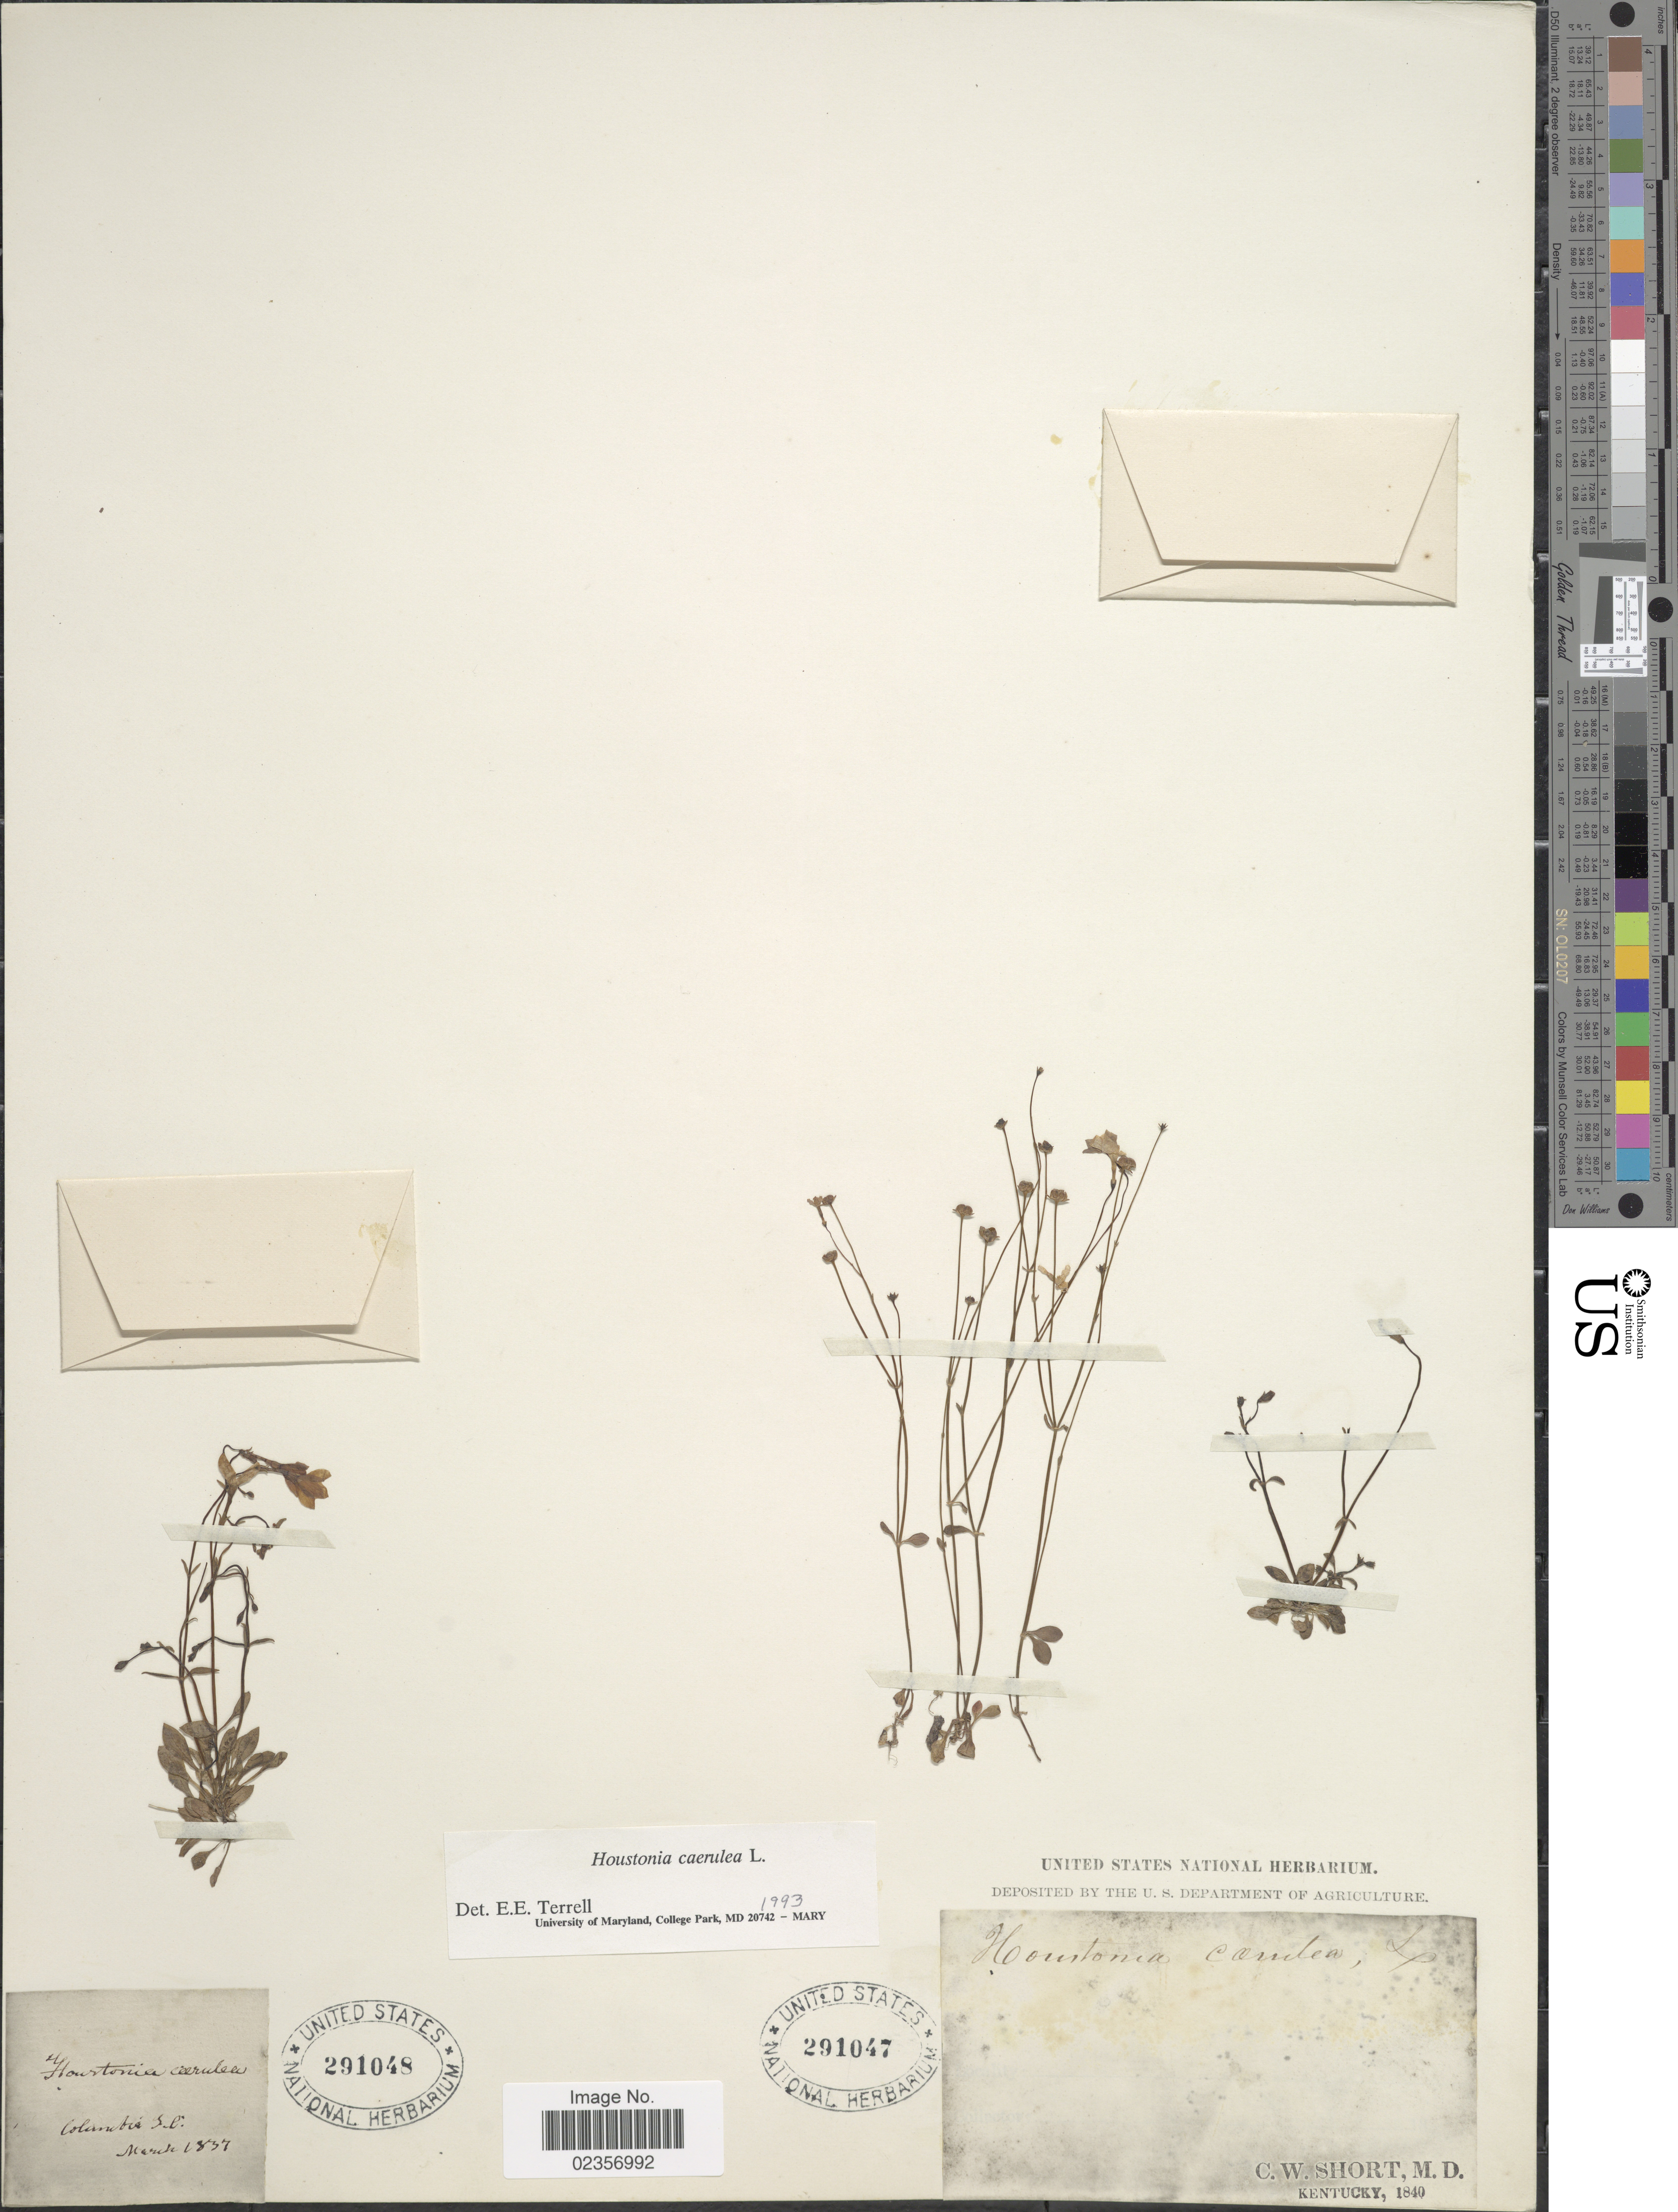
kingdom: Plantae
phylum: Tracheophyta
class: Magnoliopsida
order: Gentianales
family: Rubiaceae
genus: Houstonia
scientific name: Houstonia caerulea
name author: L.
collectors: C. W. Short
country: United States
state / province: Kentucky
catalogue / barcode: US 291047-2